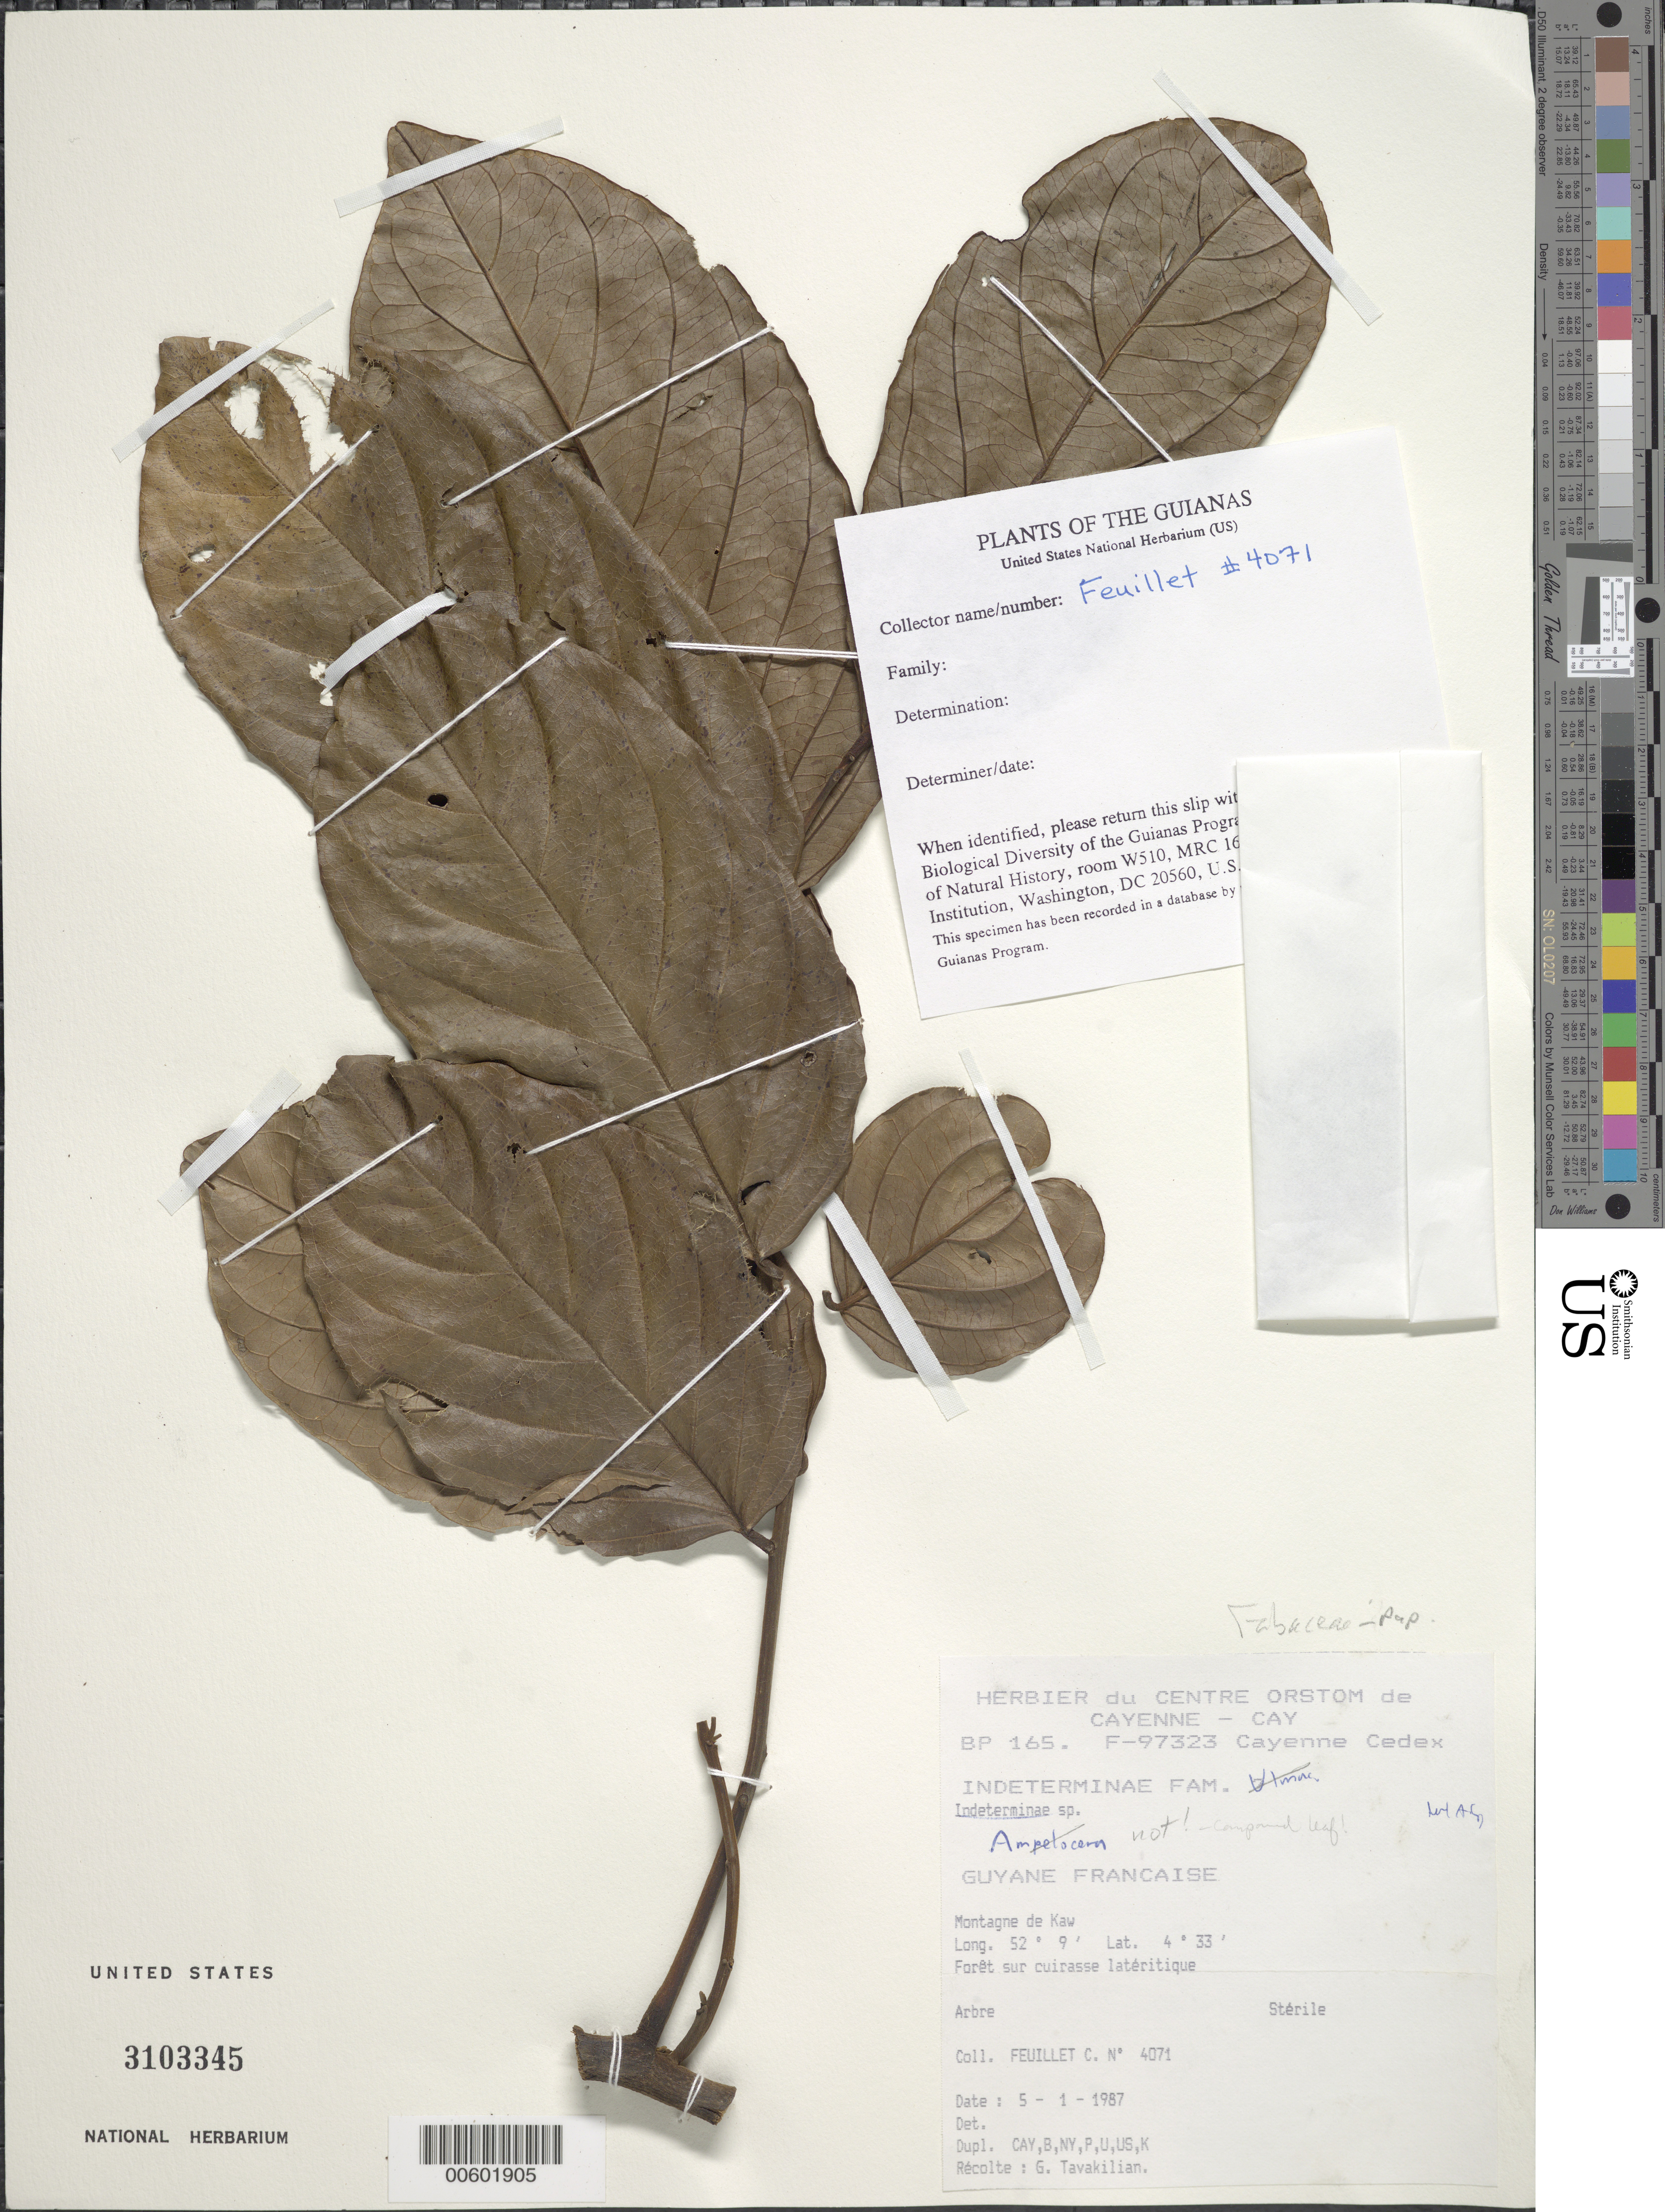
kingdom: Plantae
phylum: Tracheophyta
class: Magnoliopsida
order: Fabales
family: Fabaceae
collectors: C. Feuillet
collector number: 4071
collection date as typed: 5 Jan 1987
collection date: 1987-01-05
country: French Guiana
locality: Montagne de Kaw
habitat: Forêt sur cuirasse latéritique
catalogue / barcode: US 3103345